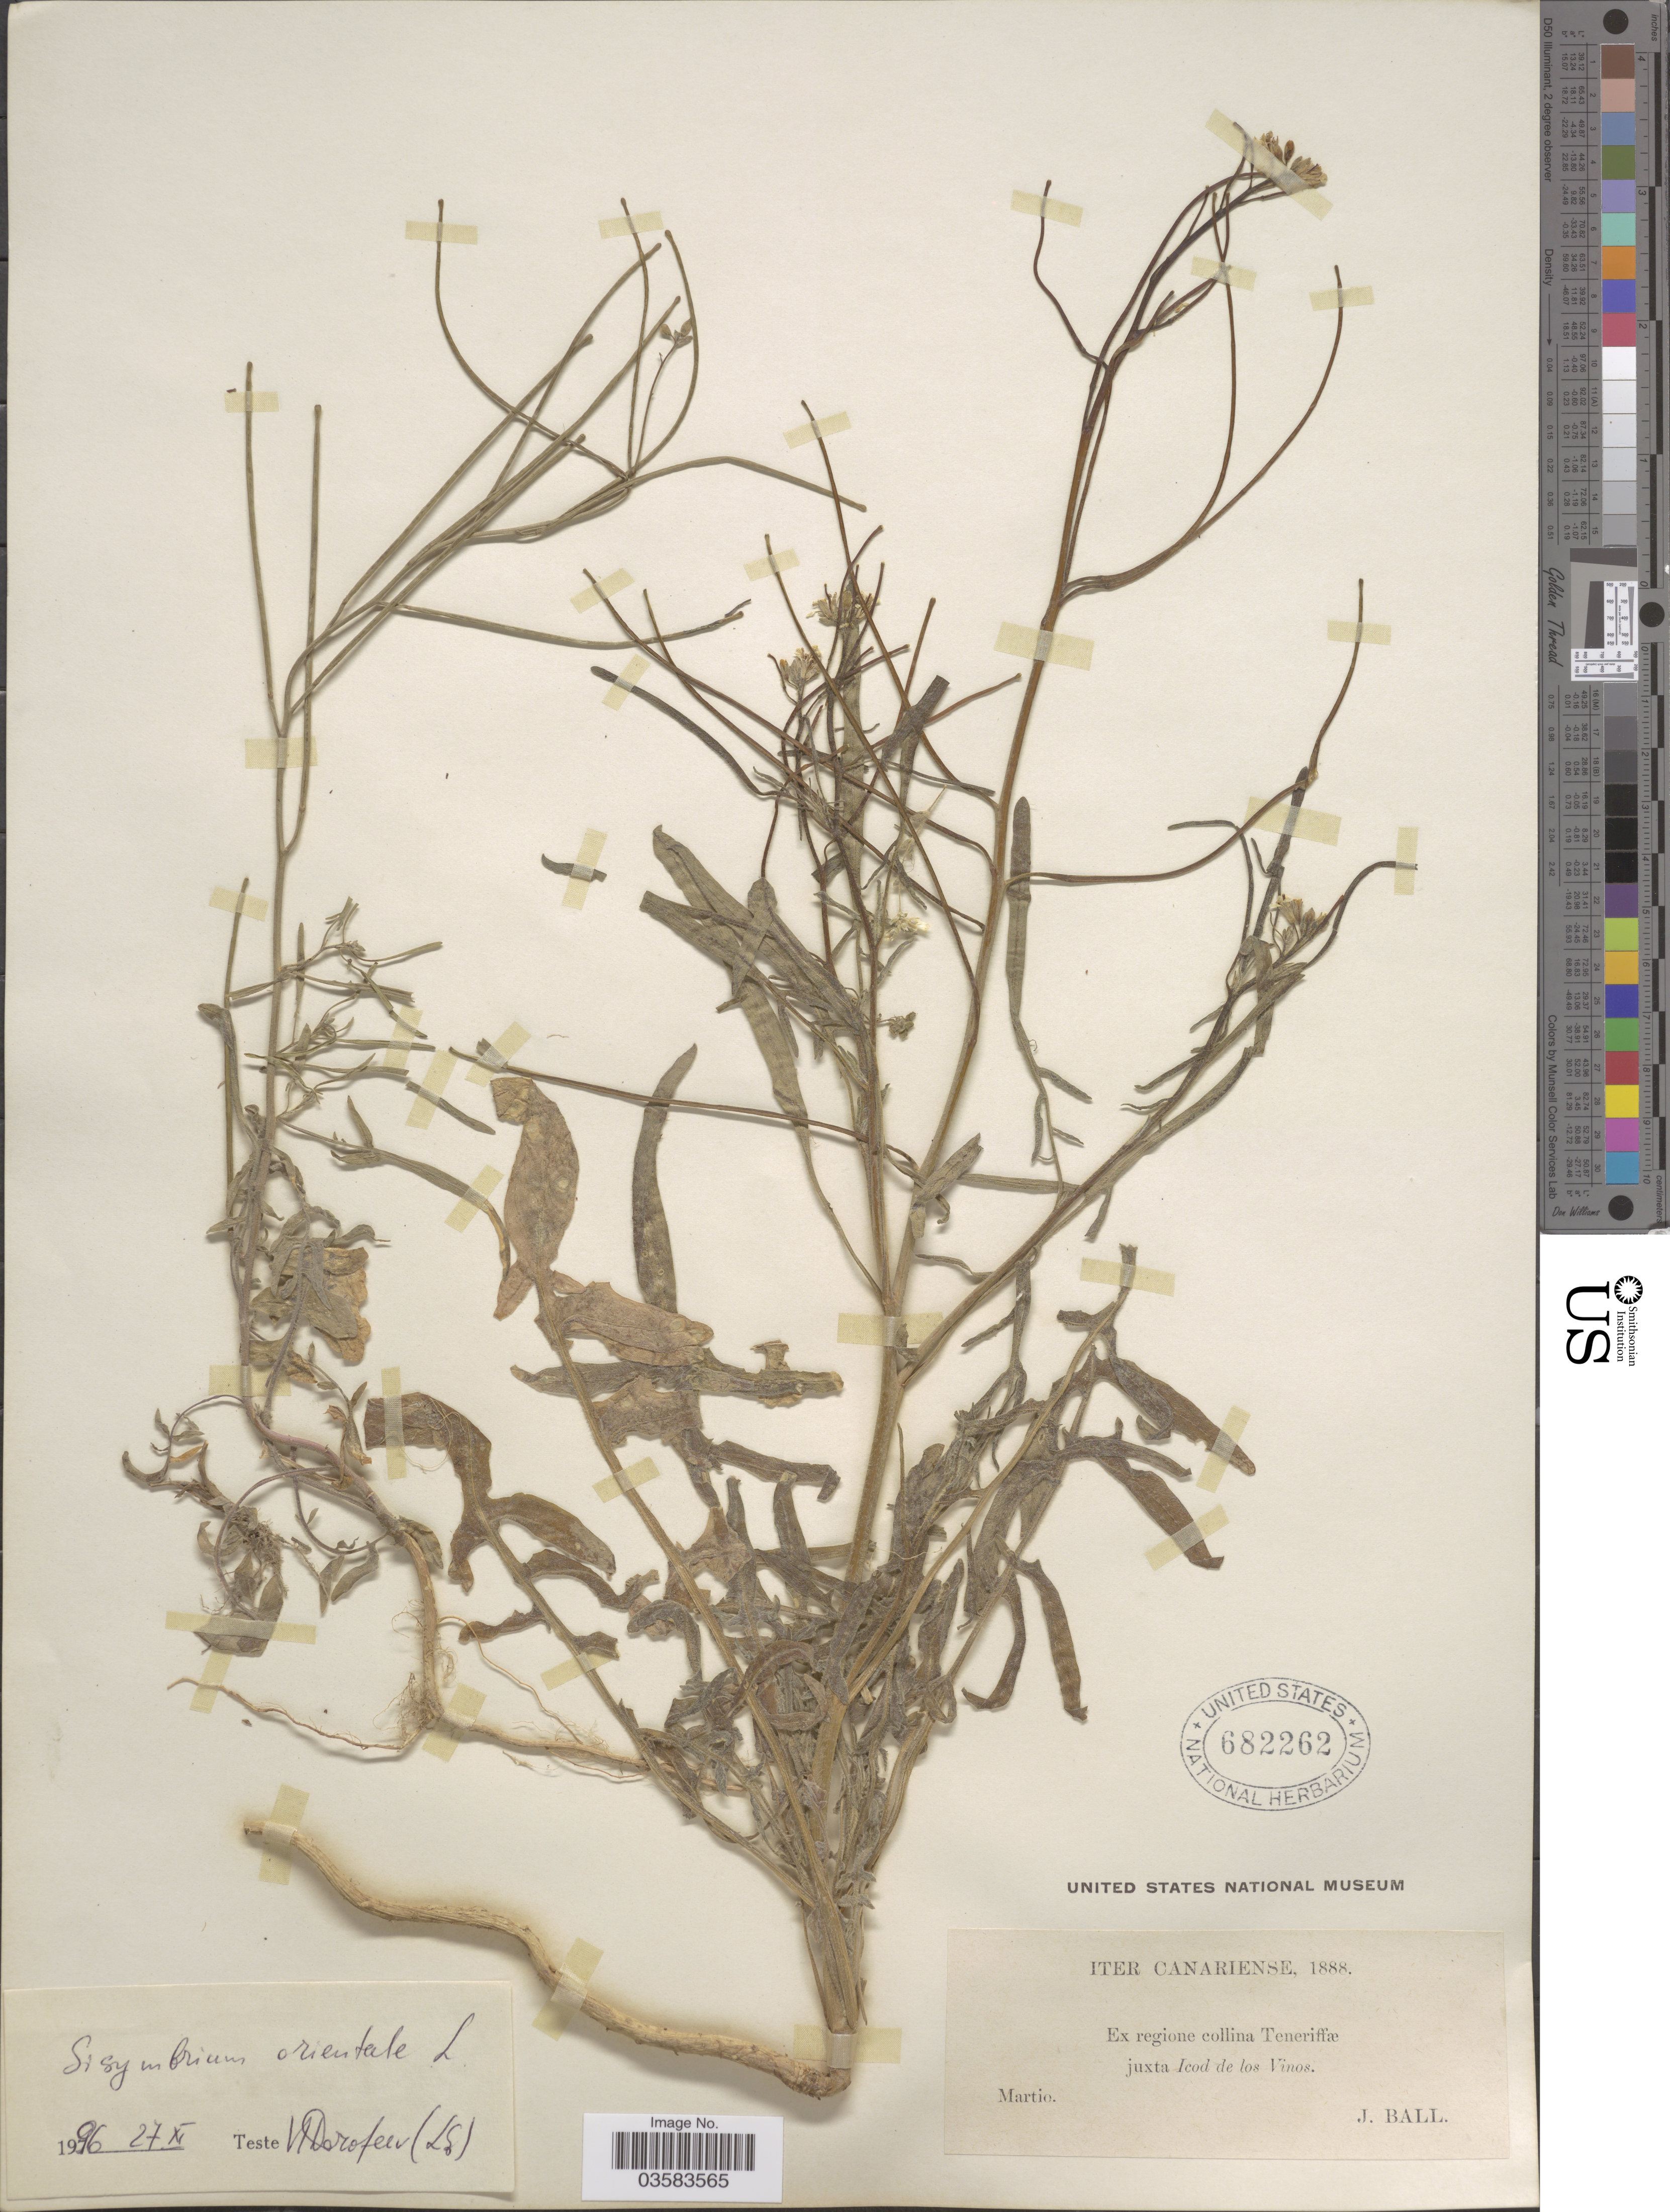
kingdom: Plantae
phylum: Tracheophyta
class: Magnoliopsida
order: Brassicales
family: Brassicaceae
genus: Sisymbrium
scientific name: Sisymbrium orientale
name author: L.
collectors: J. Ball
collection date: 1888-03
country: Spain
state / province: Canarias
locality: Iter Canariense. Ex regione collina Teneriffæ juxta Icod de los Vinos.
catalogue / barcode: US 682262